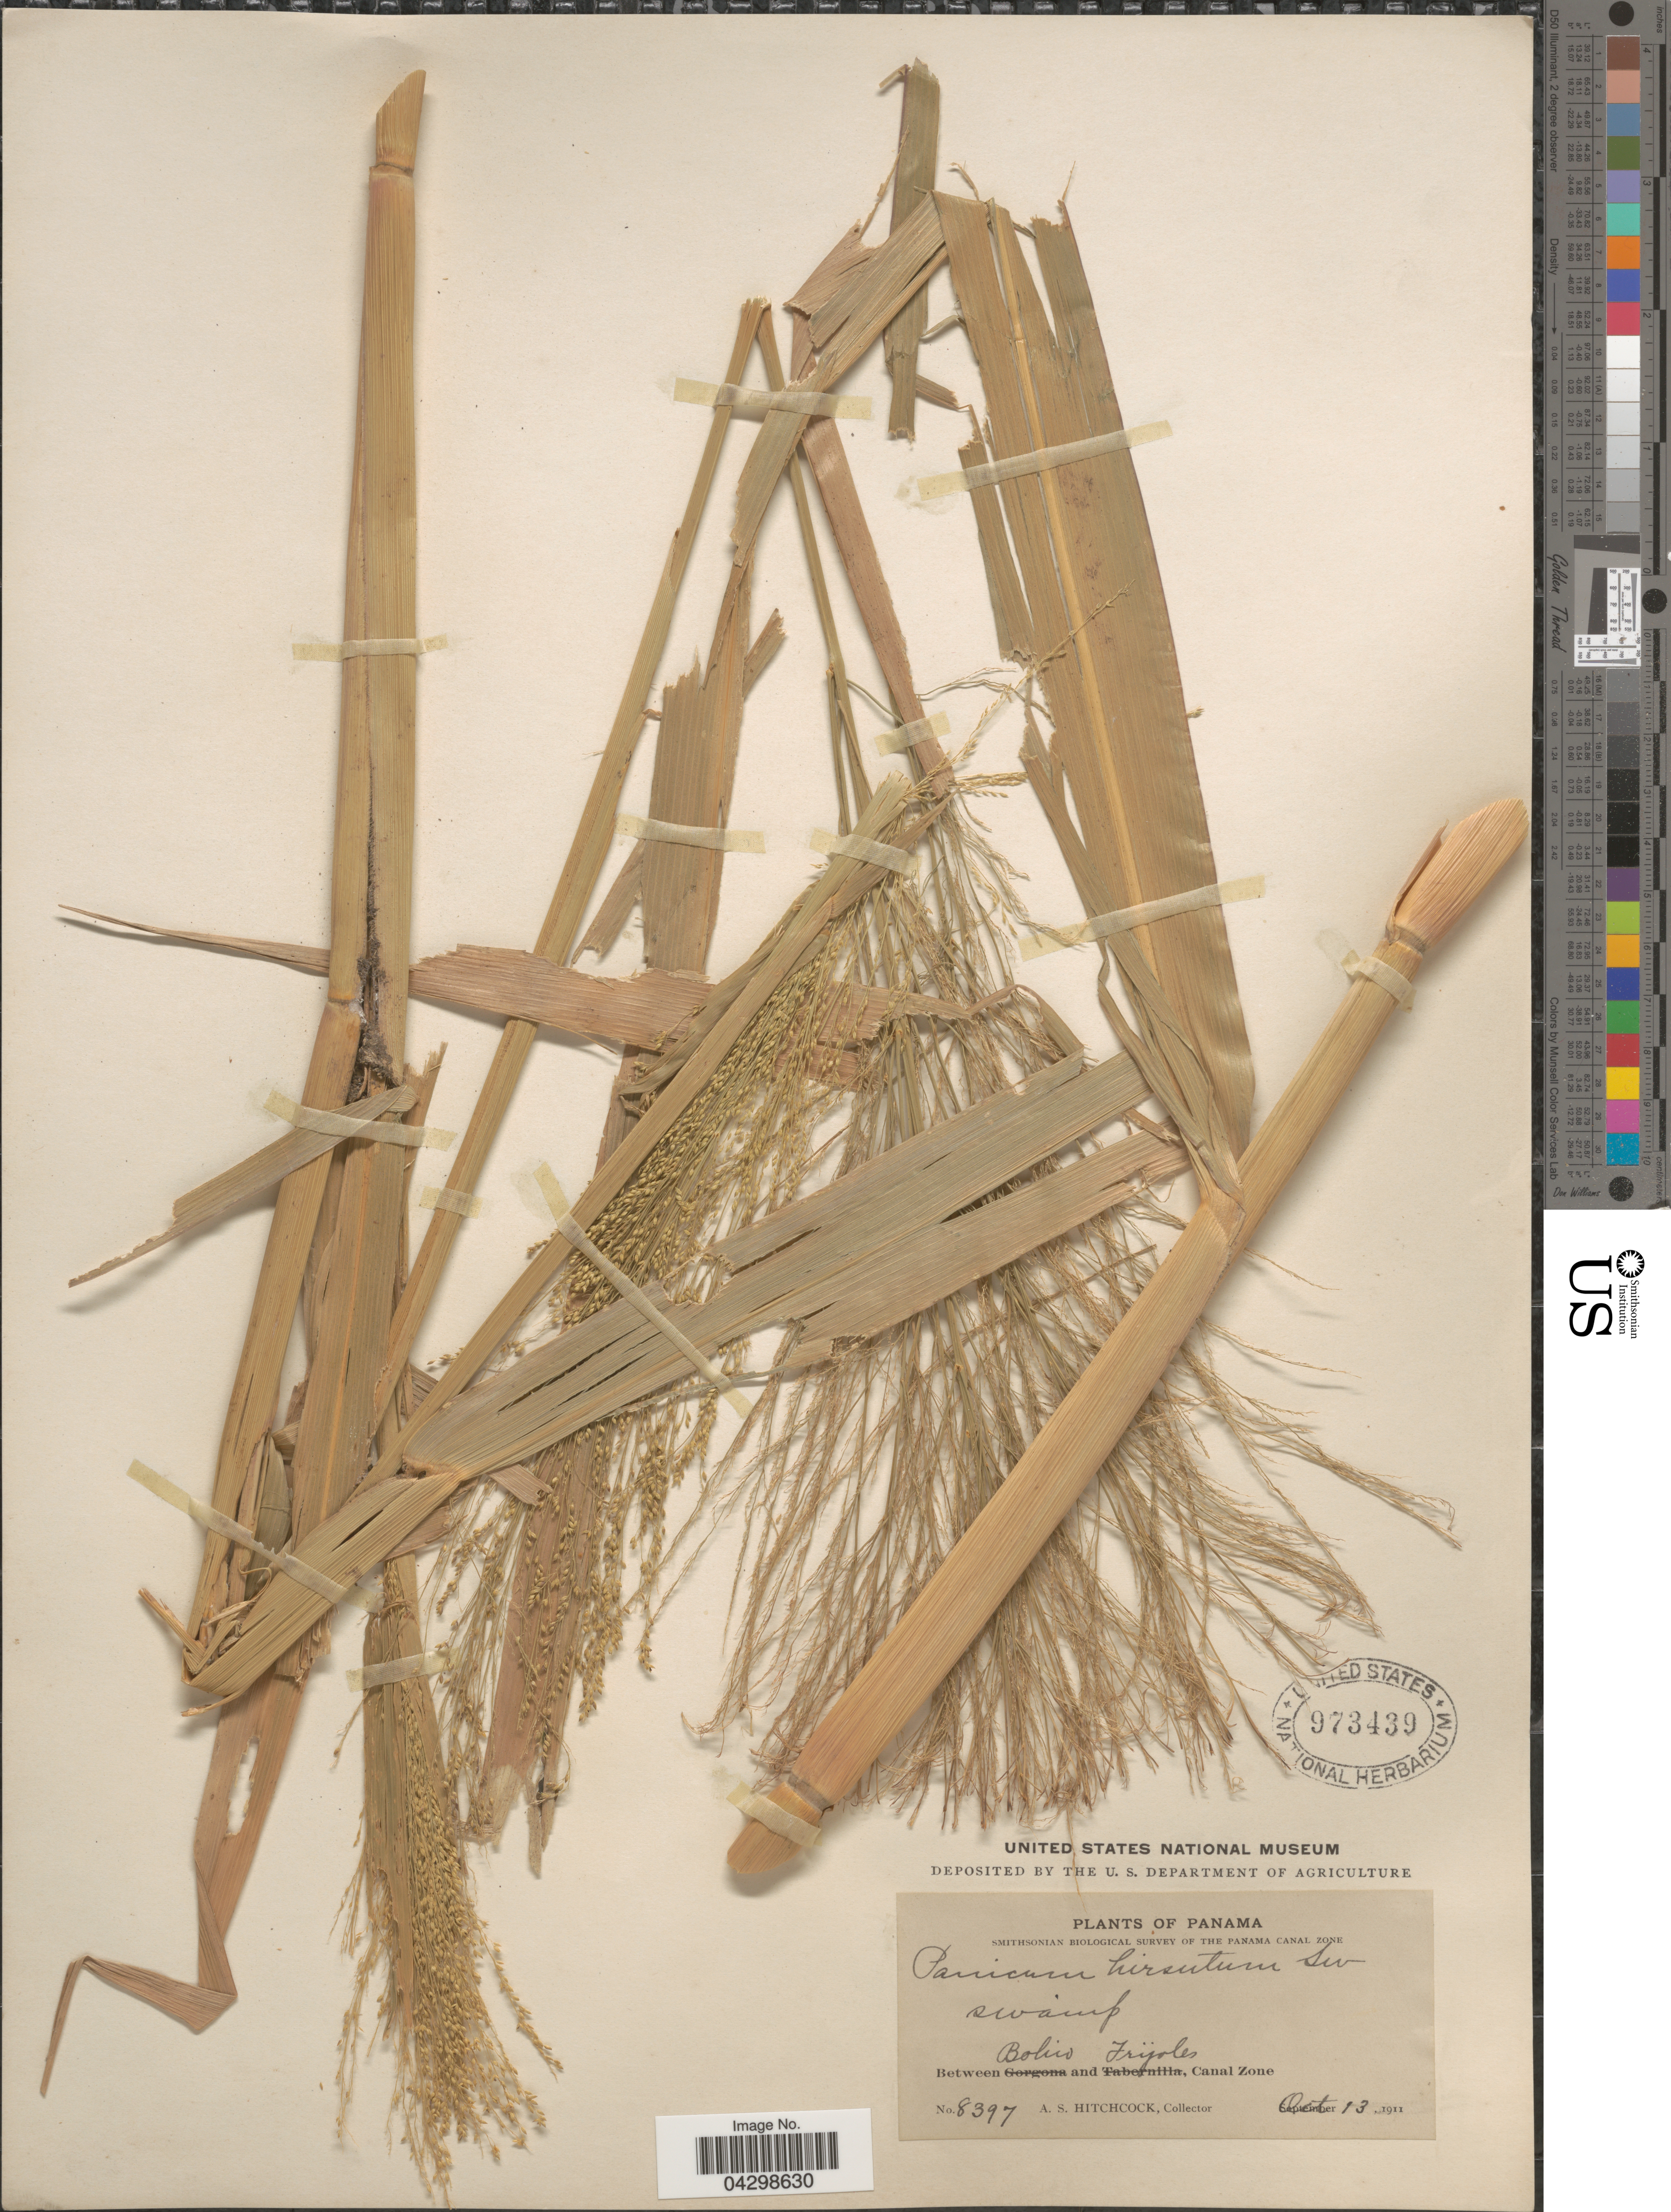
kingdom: Plantae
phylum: Tracheophyta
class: Liliopsida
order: Poales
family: Poaceae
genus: Panicum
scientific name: Panicum hirsutum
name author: Sw.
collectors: A. S. Hitchcock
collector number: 8397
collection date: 1911-10-13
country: Panama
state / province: Colón / Panamá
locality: Smithsonian Biological Survey of the Panama Canal Zone. Between Bohio and Frijoles, Canal Zone.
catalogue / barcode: US 973439